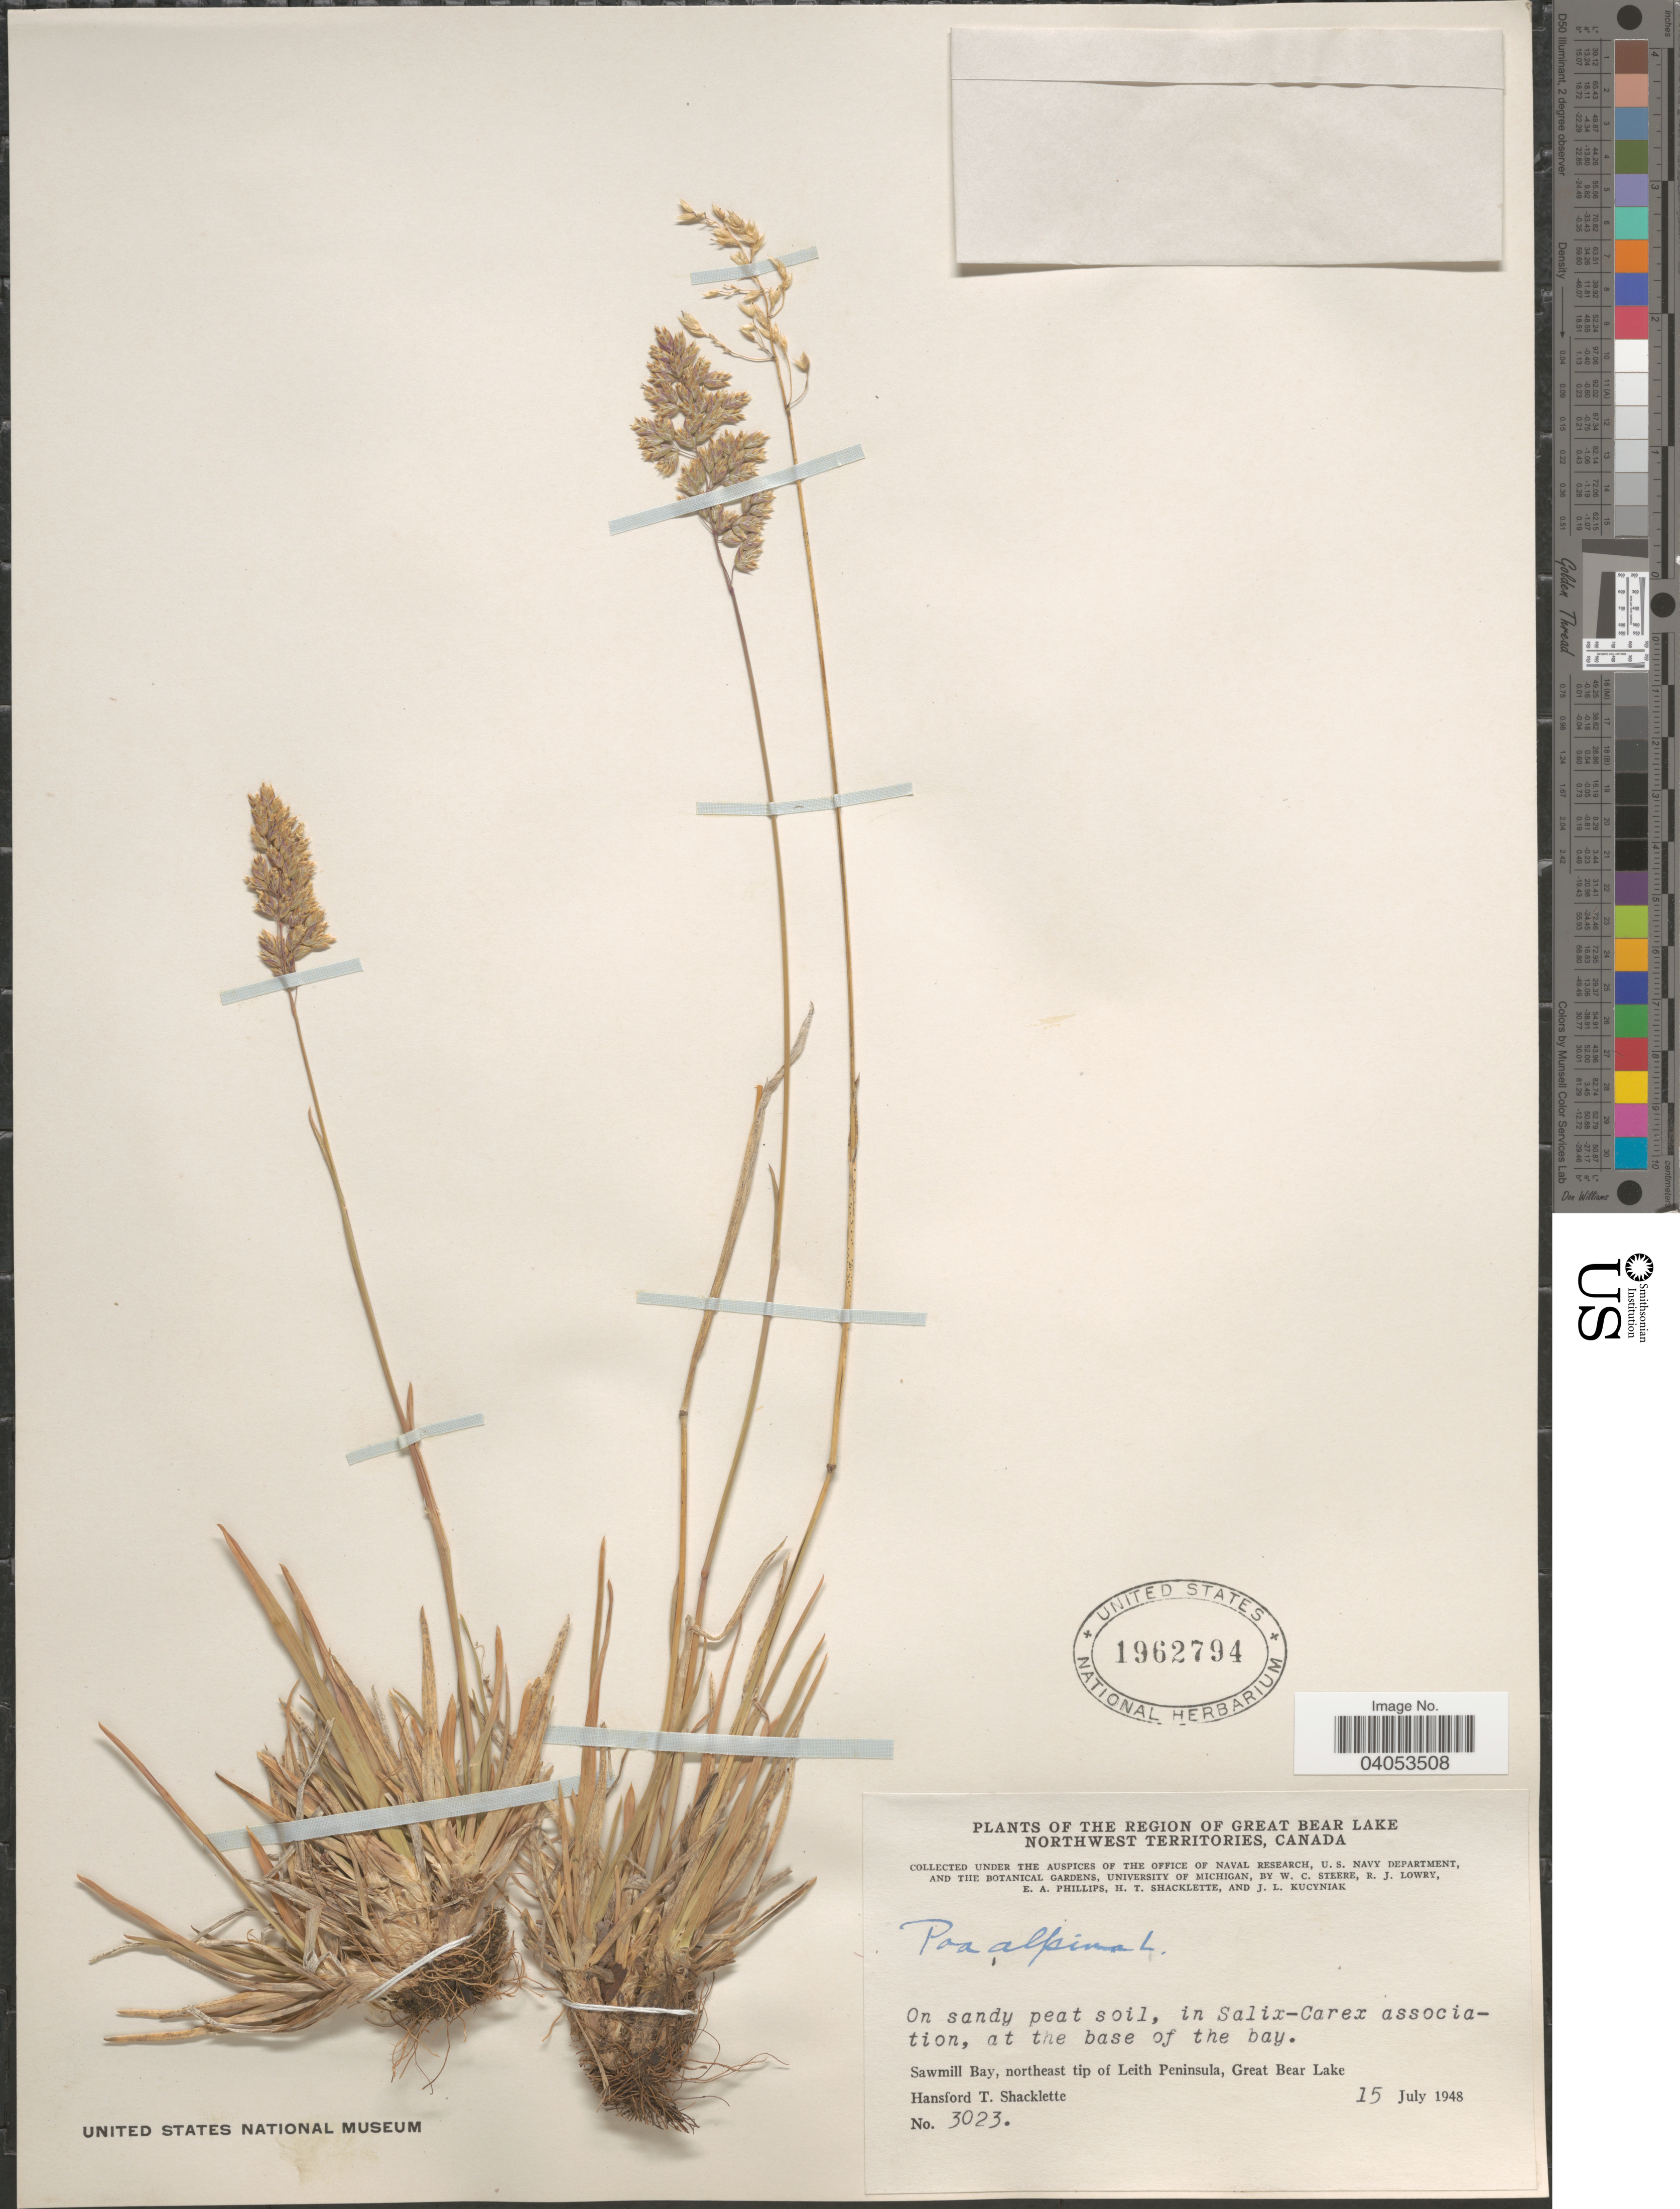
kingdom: Plantae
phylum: Tracheophyta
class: Liliopsida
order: Poales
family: Poaceae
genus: Poa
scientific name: Poa alpina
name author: L.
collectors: W. C. Steere, R. Lowry, E. Phillips, H. Shacklette & J. Kucyniak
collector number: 3023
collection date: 1948-07-15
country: Canada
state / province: Northwest Territories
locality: The Region of Great Bear Lake. At the base of the bay. Sawmill Bay, northeast tip of Leith Peninsula, Great Bear Lake.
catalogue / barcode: US 1962794